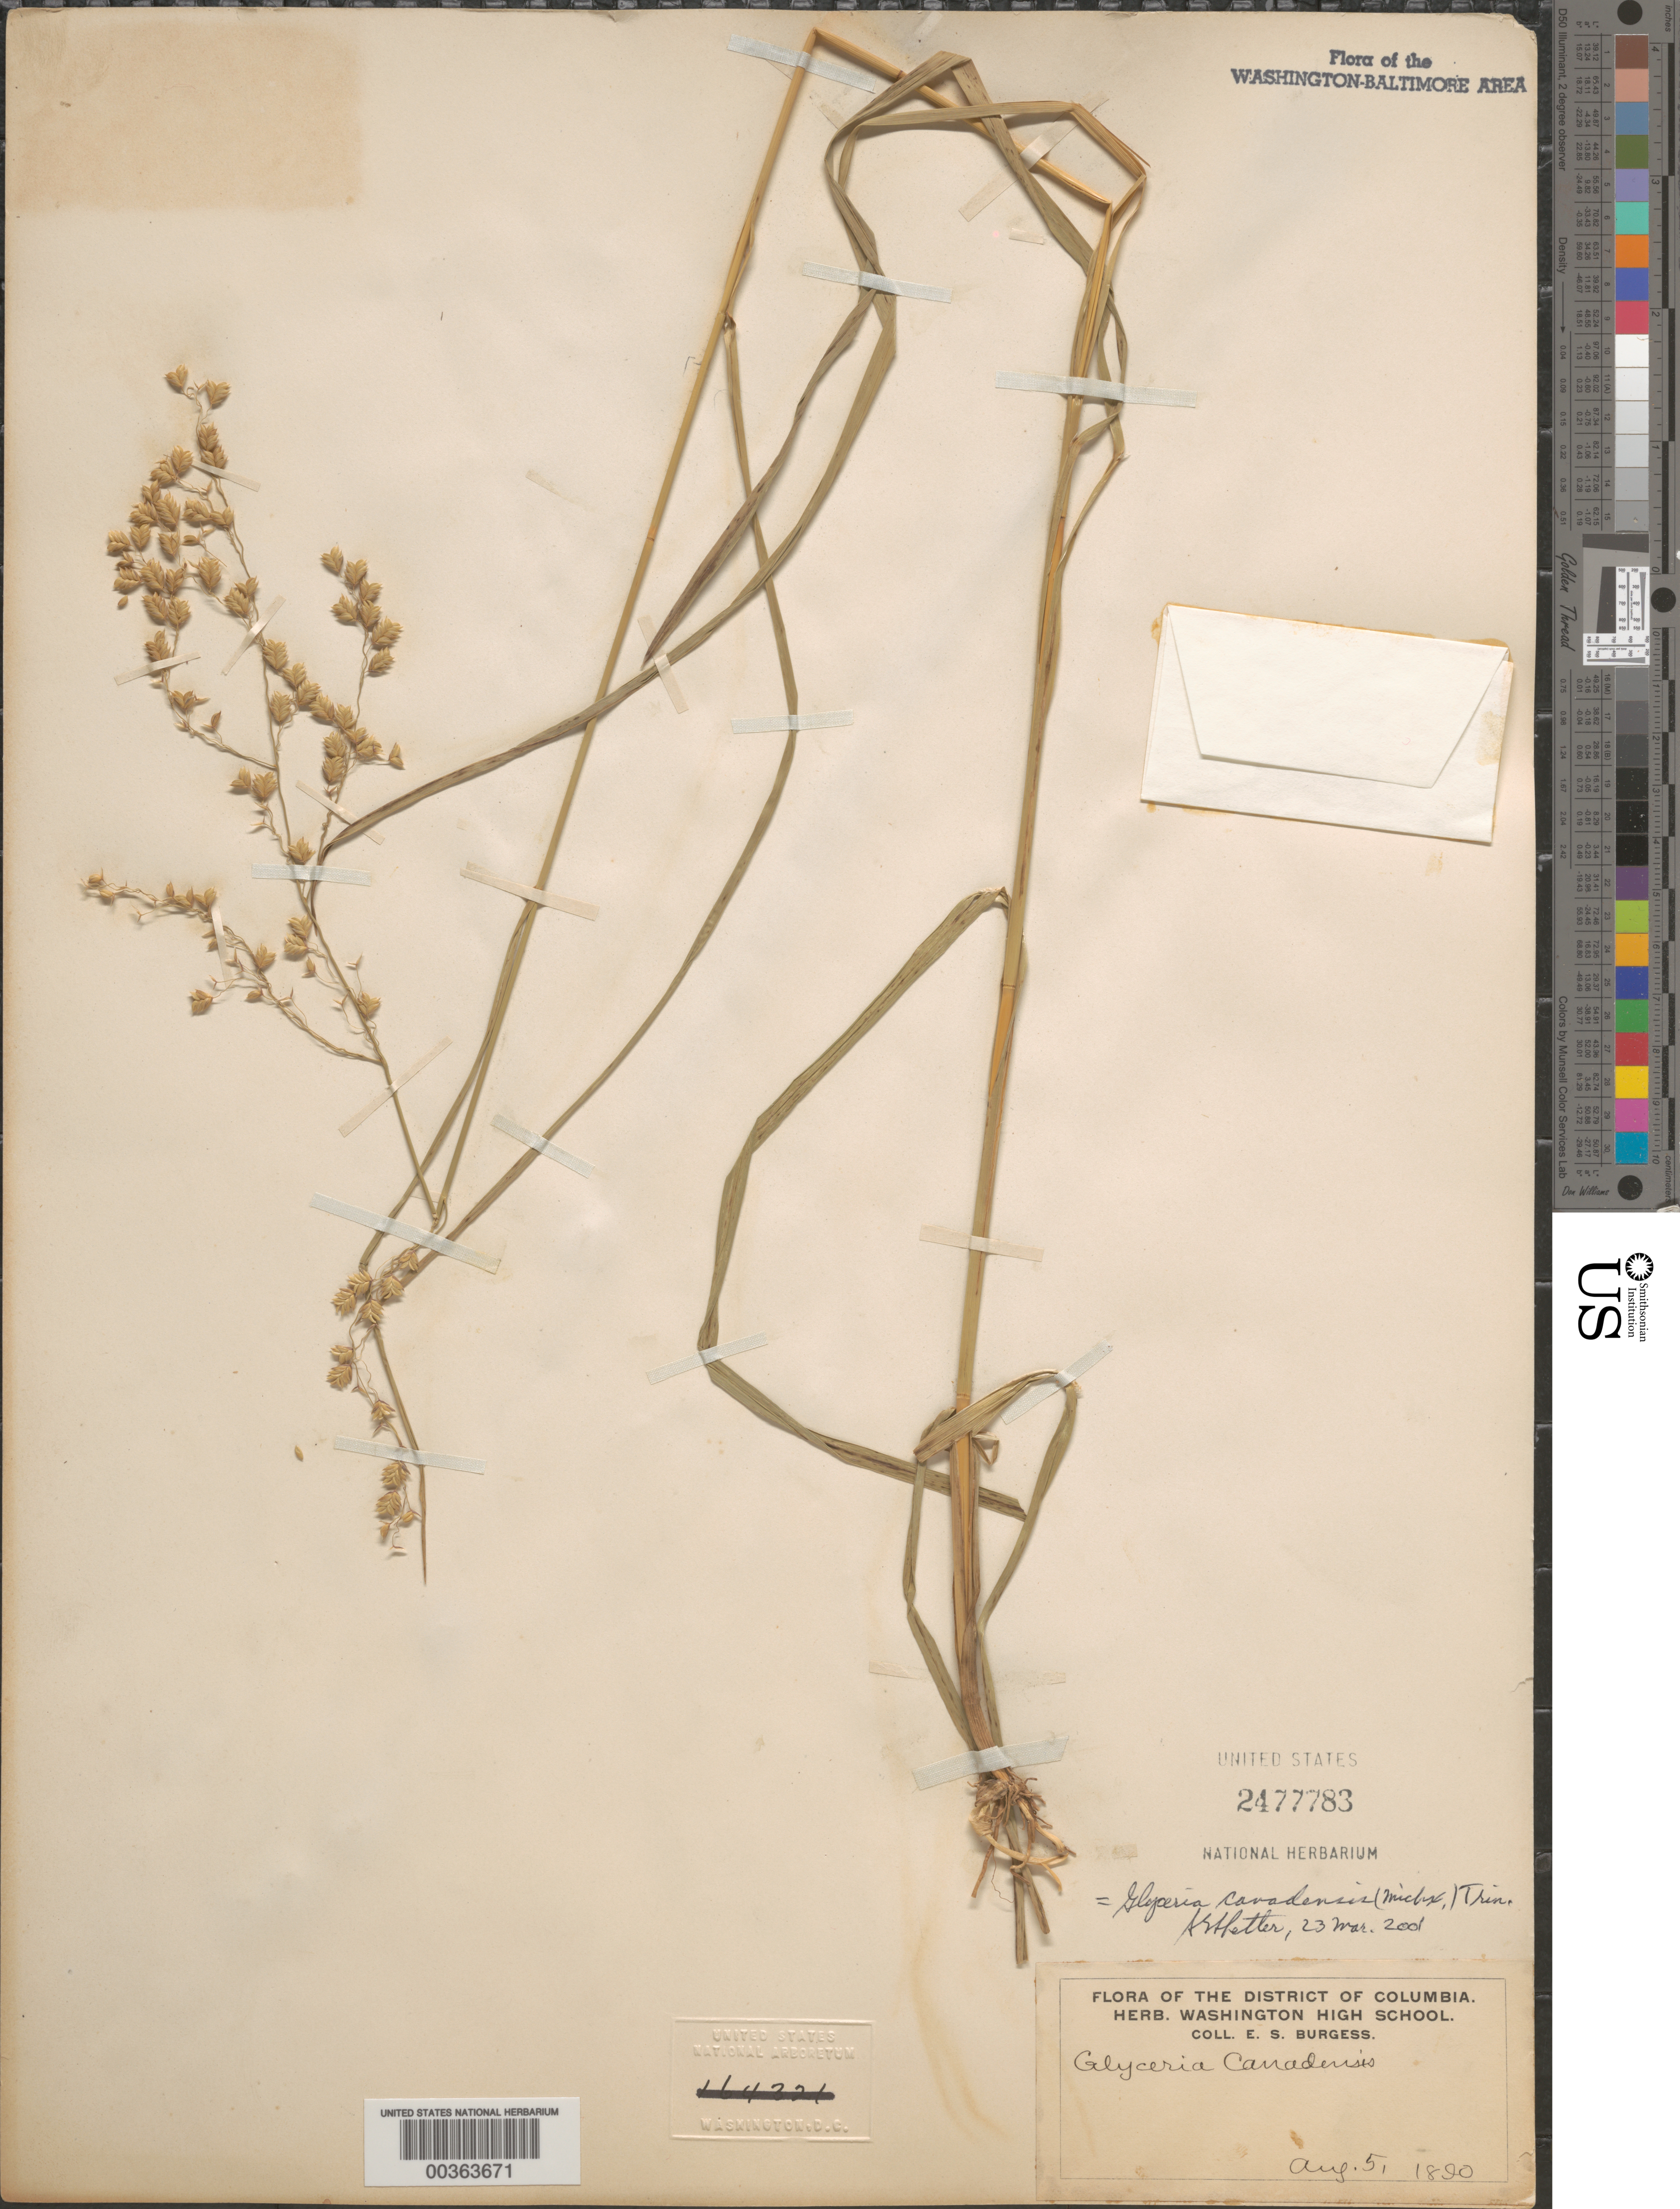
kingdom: Plantae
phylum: Tracheophyta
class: Liliopsida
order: Poales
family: Poaceae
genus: Glyceria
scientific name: Glyceria canadensis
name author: (Michx.) Trin.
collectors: E. Burgess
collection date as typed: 05 Aug 1890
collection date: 1890-08-05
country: United States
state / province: District of Columbia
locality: Washington DC area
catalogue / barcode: US 2477783